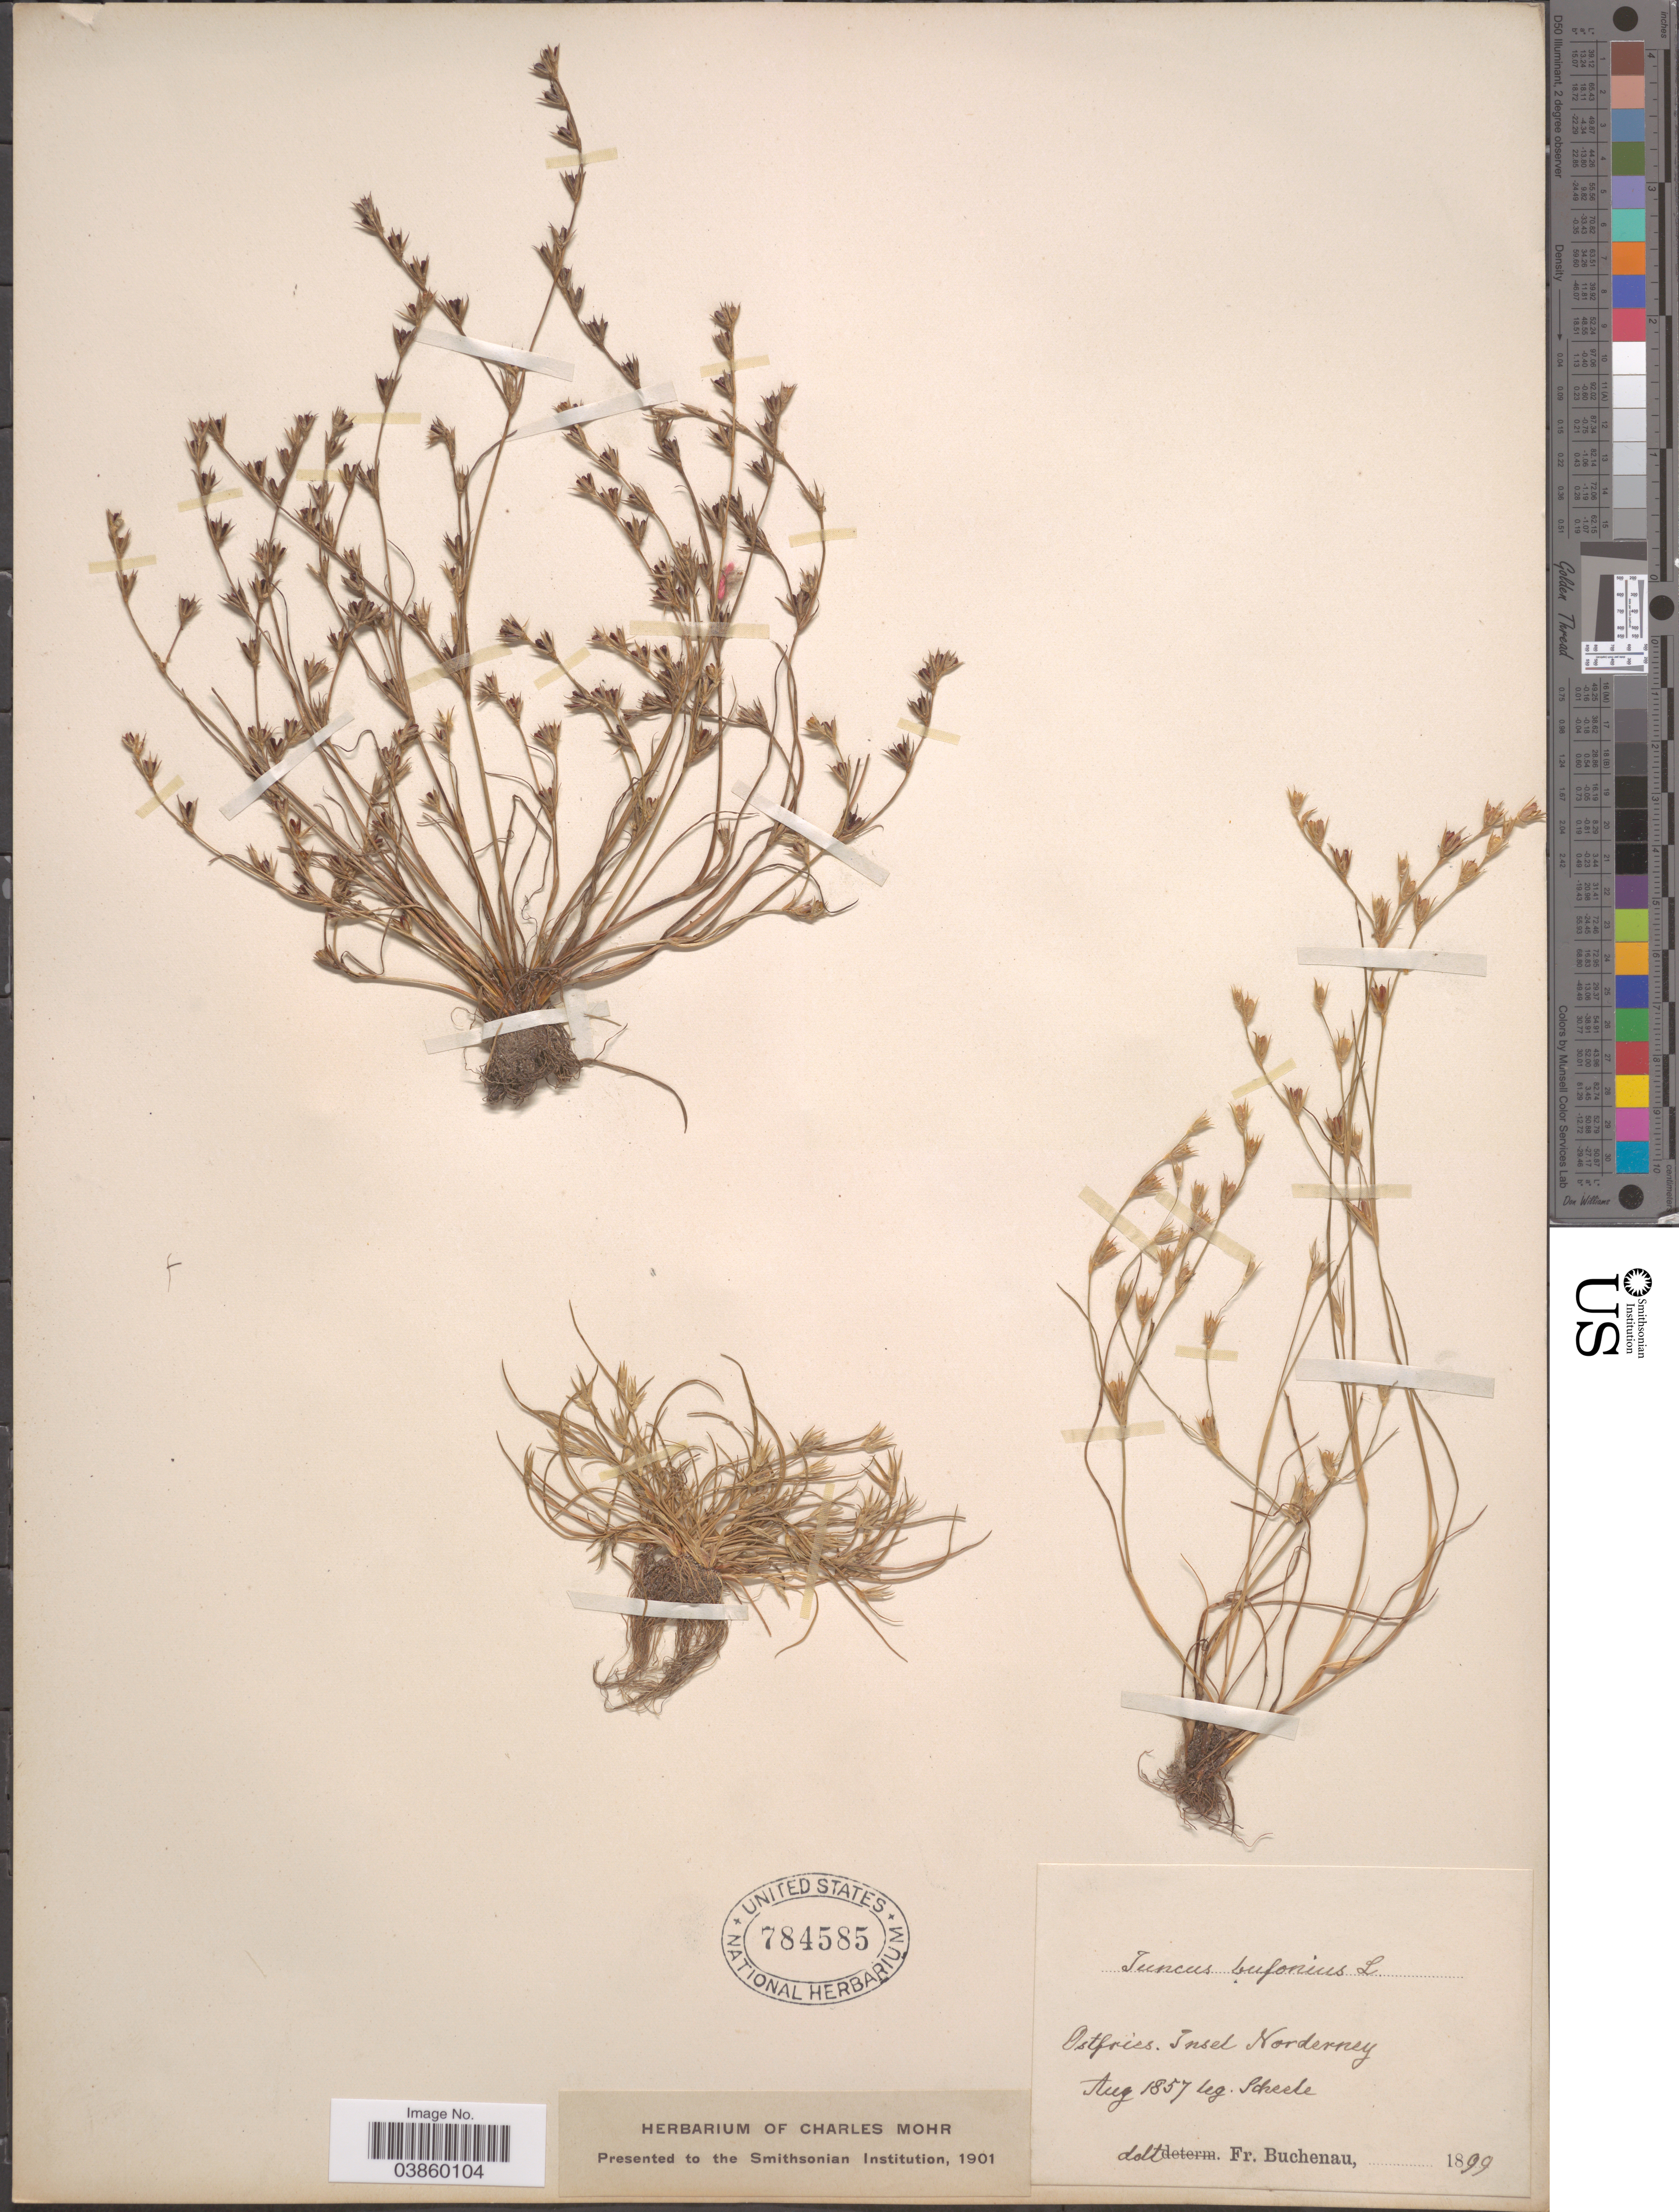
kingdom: Plantae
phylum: Tracheophyta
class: Liliopsida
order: Poales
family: Juncaceae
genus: Juncus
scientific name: Juncus bufonius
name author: L.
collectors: Scheele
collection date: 1857-08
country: Germany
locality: Ostfries. Insel Norderney.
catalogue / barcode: US 784585